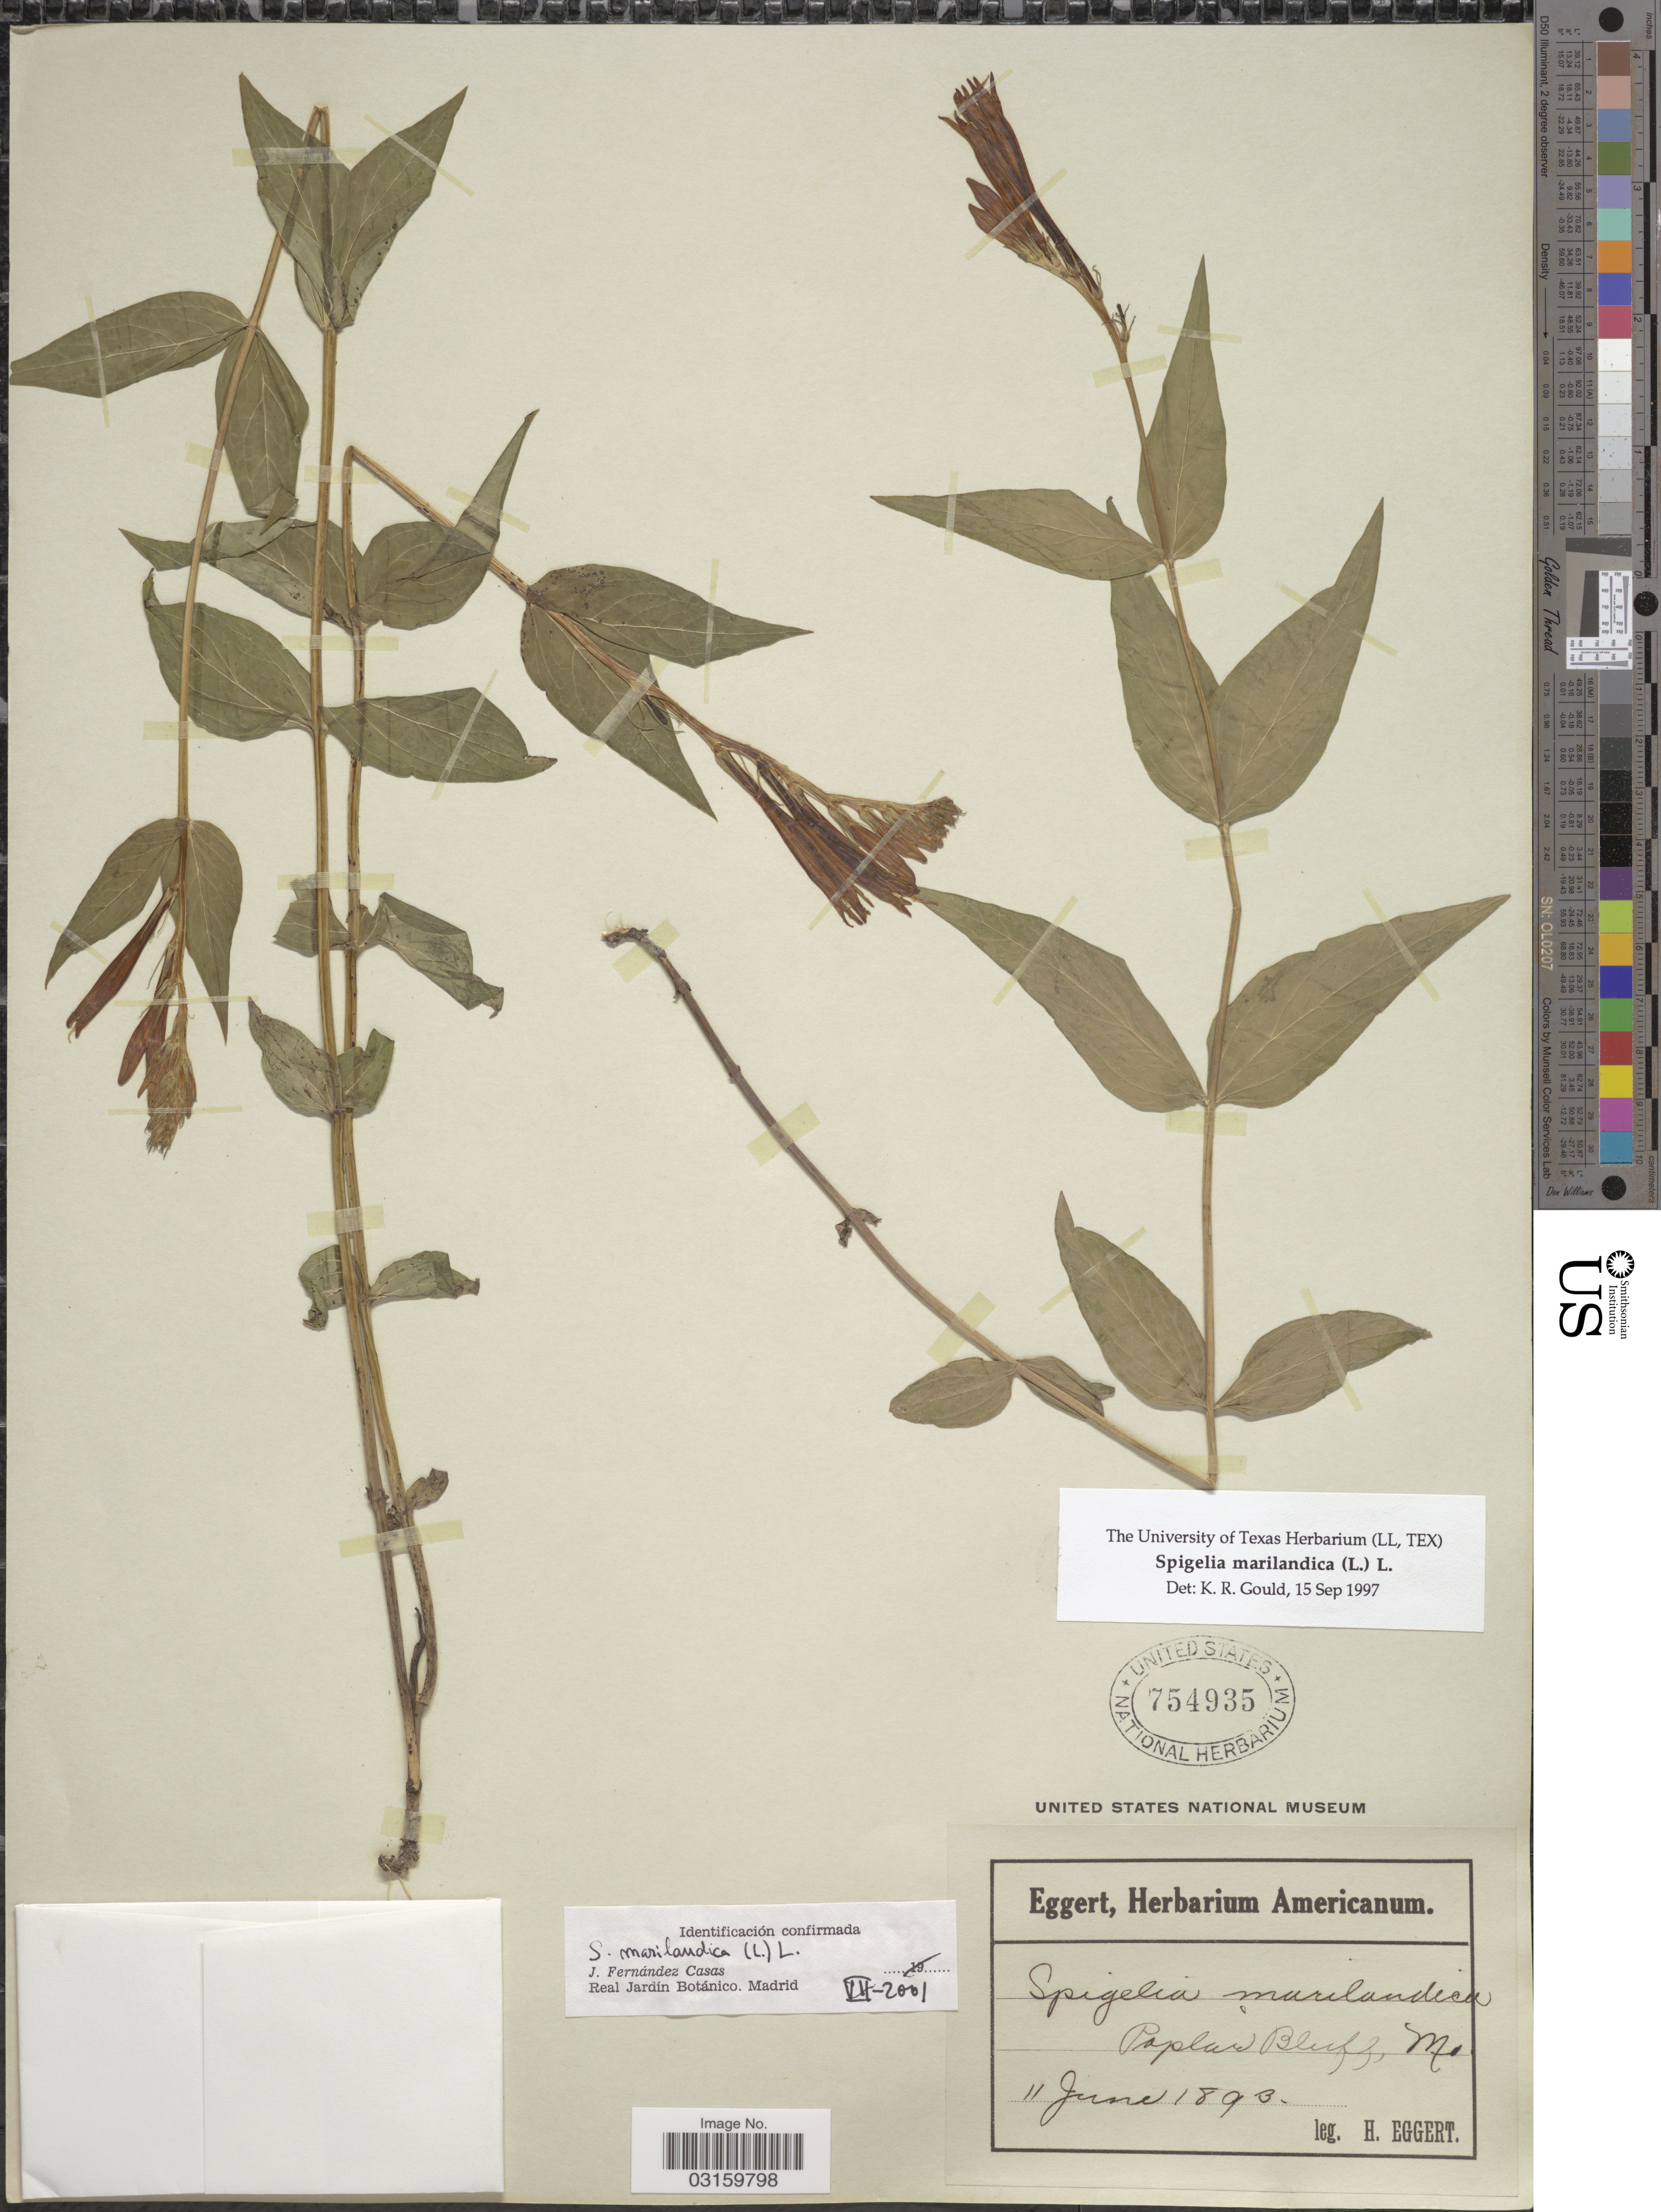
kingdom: Plantae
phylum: Tracheophyta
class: Magnoliopsida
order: Gentianales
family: Loganiaceae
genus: Spigelia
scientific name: Spigelia marilandica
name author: (L.) L.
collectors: H. Eggert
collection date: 1893-06-11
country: United States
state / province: Missouri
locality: Poplar Bluff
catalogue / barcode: US 754935